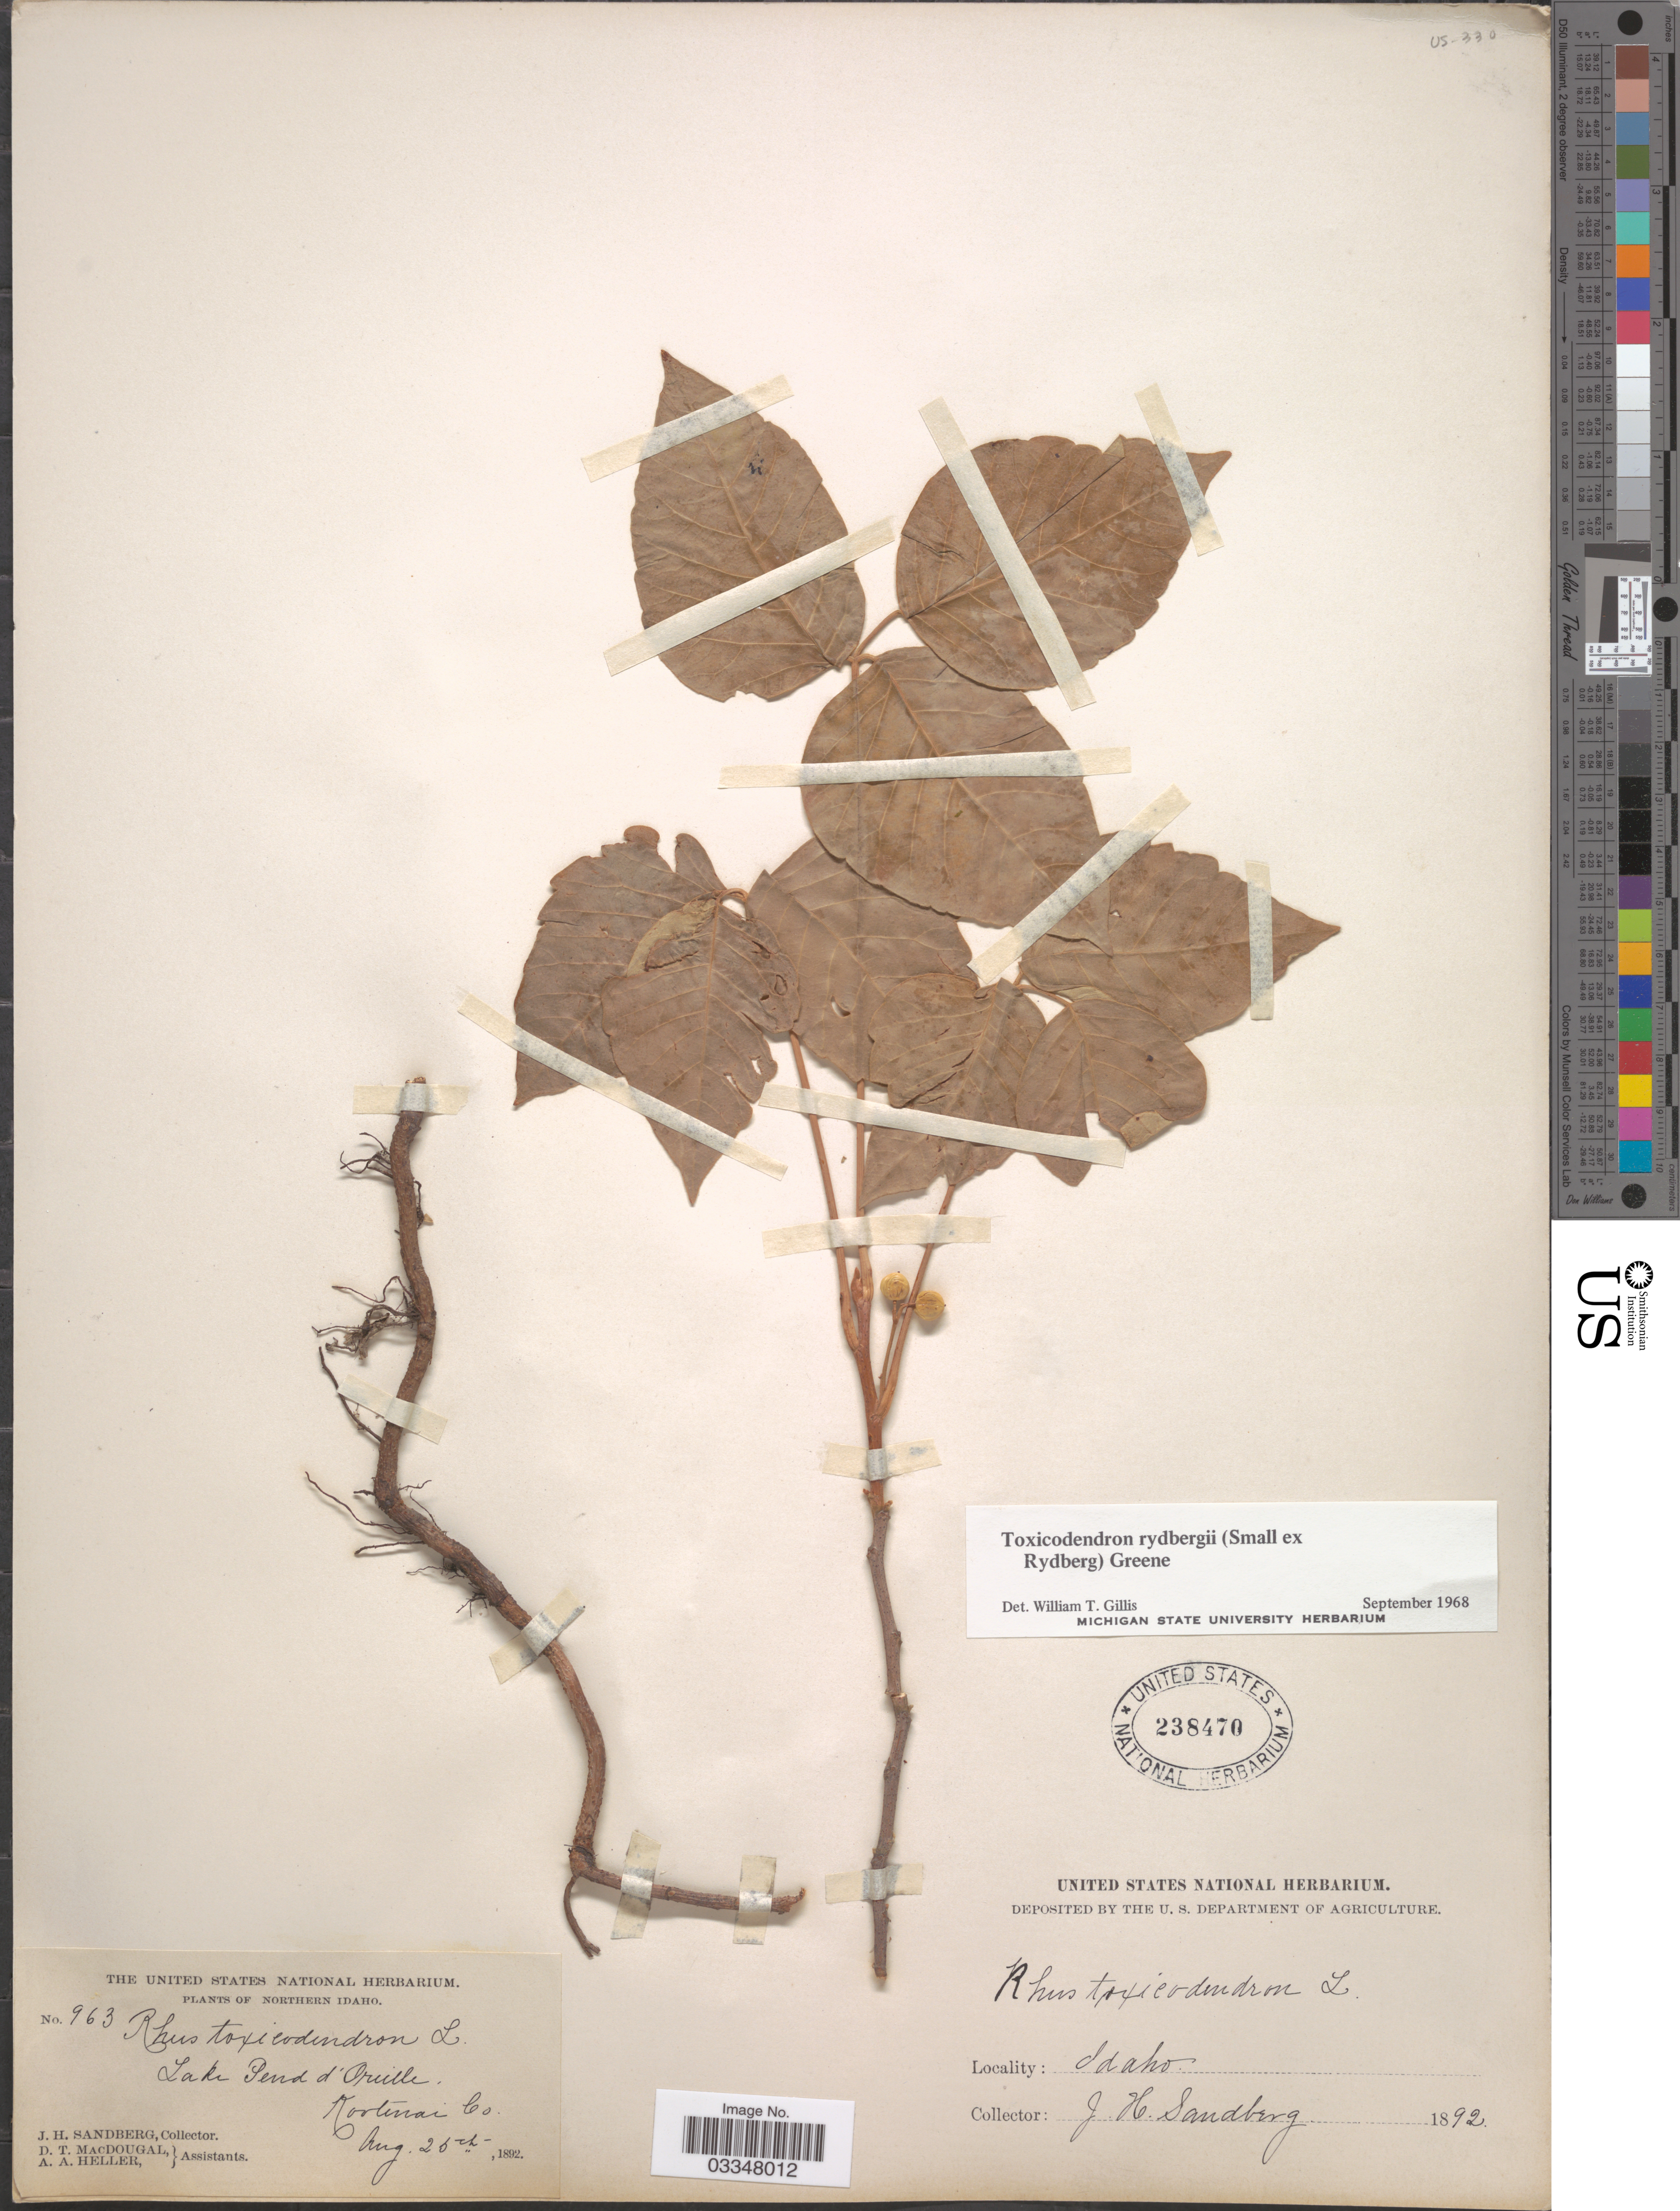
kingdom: Plantae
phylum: Tracheophyta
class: Magnoliopsida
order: Sapindales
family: Anacardiaceae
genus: Toxicodendron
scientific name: Toxicodendron radicans subsp. rydbergii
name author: (Small & Rydb.) Á. Löve & D. Löve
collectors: J. H. Sandberg, D. T. MacDougal & A. A. Heller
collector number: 963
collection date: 1892-08-25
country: United States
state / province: Idaho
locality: Northern Idaho. Lake Pend d'Oreille. Kootenai Co.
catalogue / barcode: US 238470